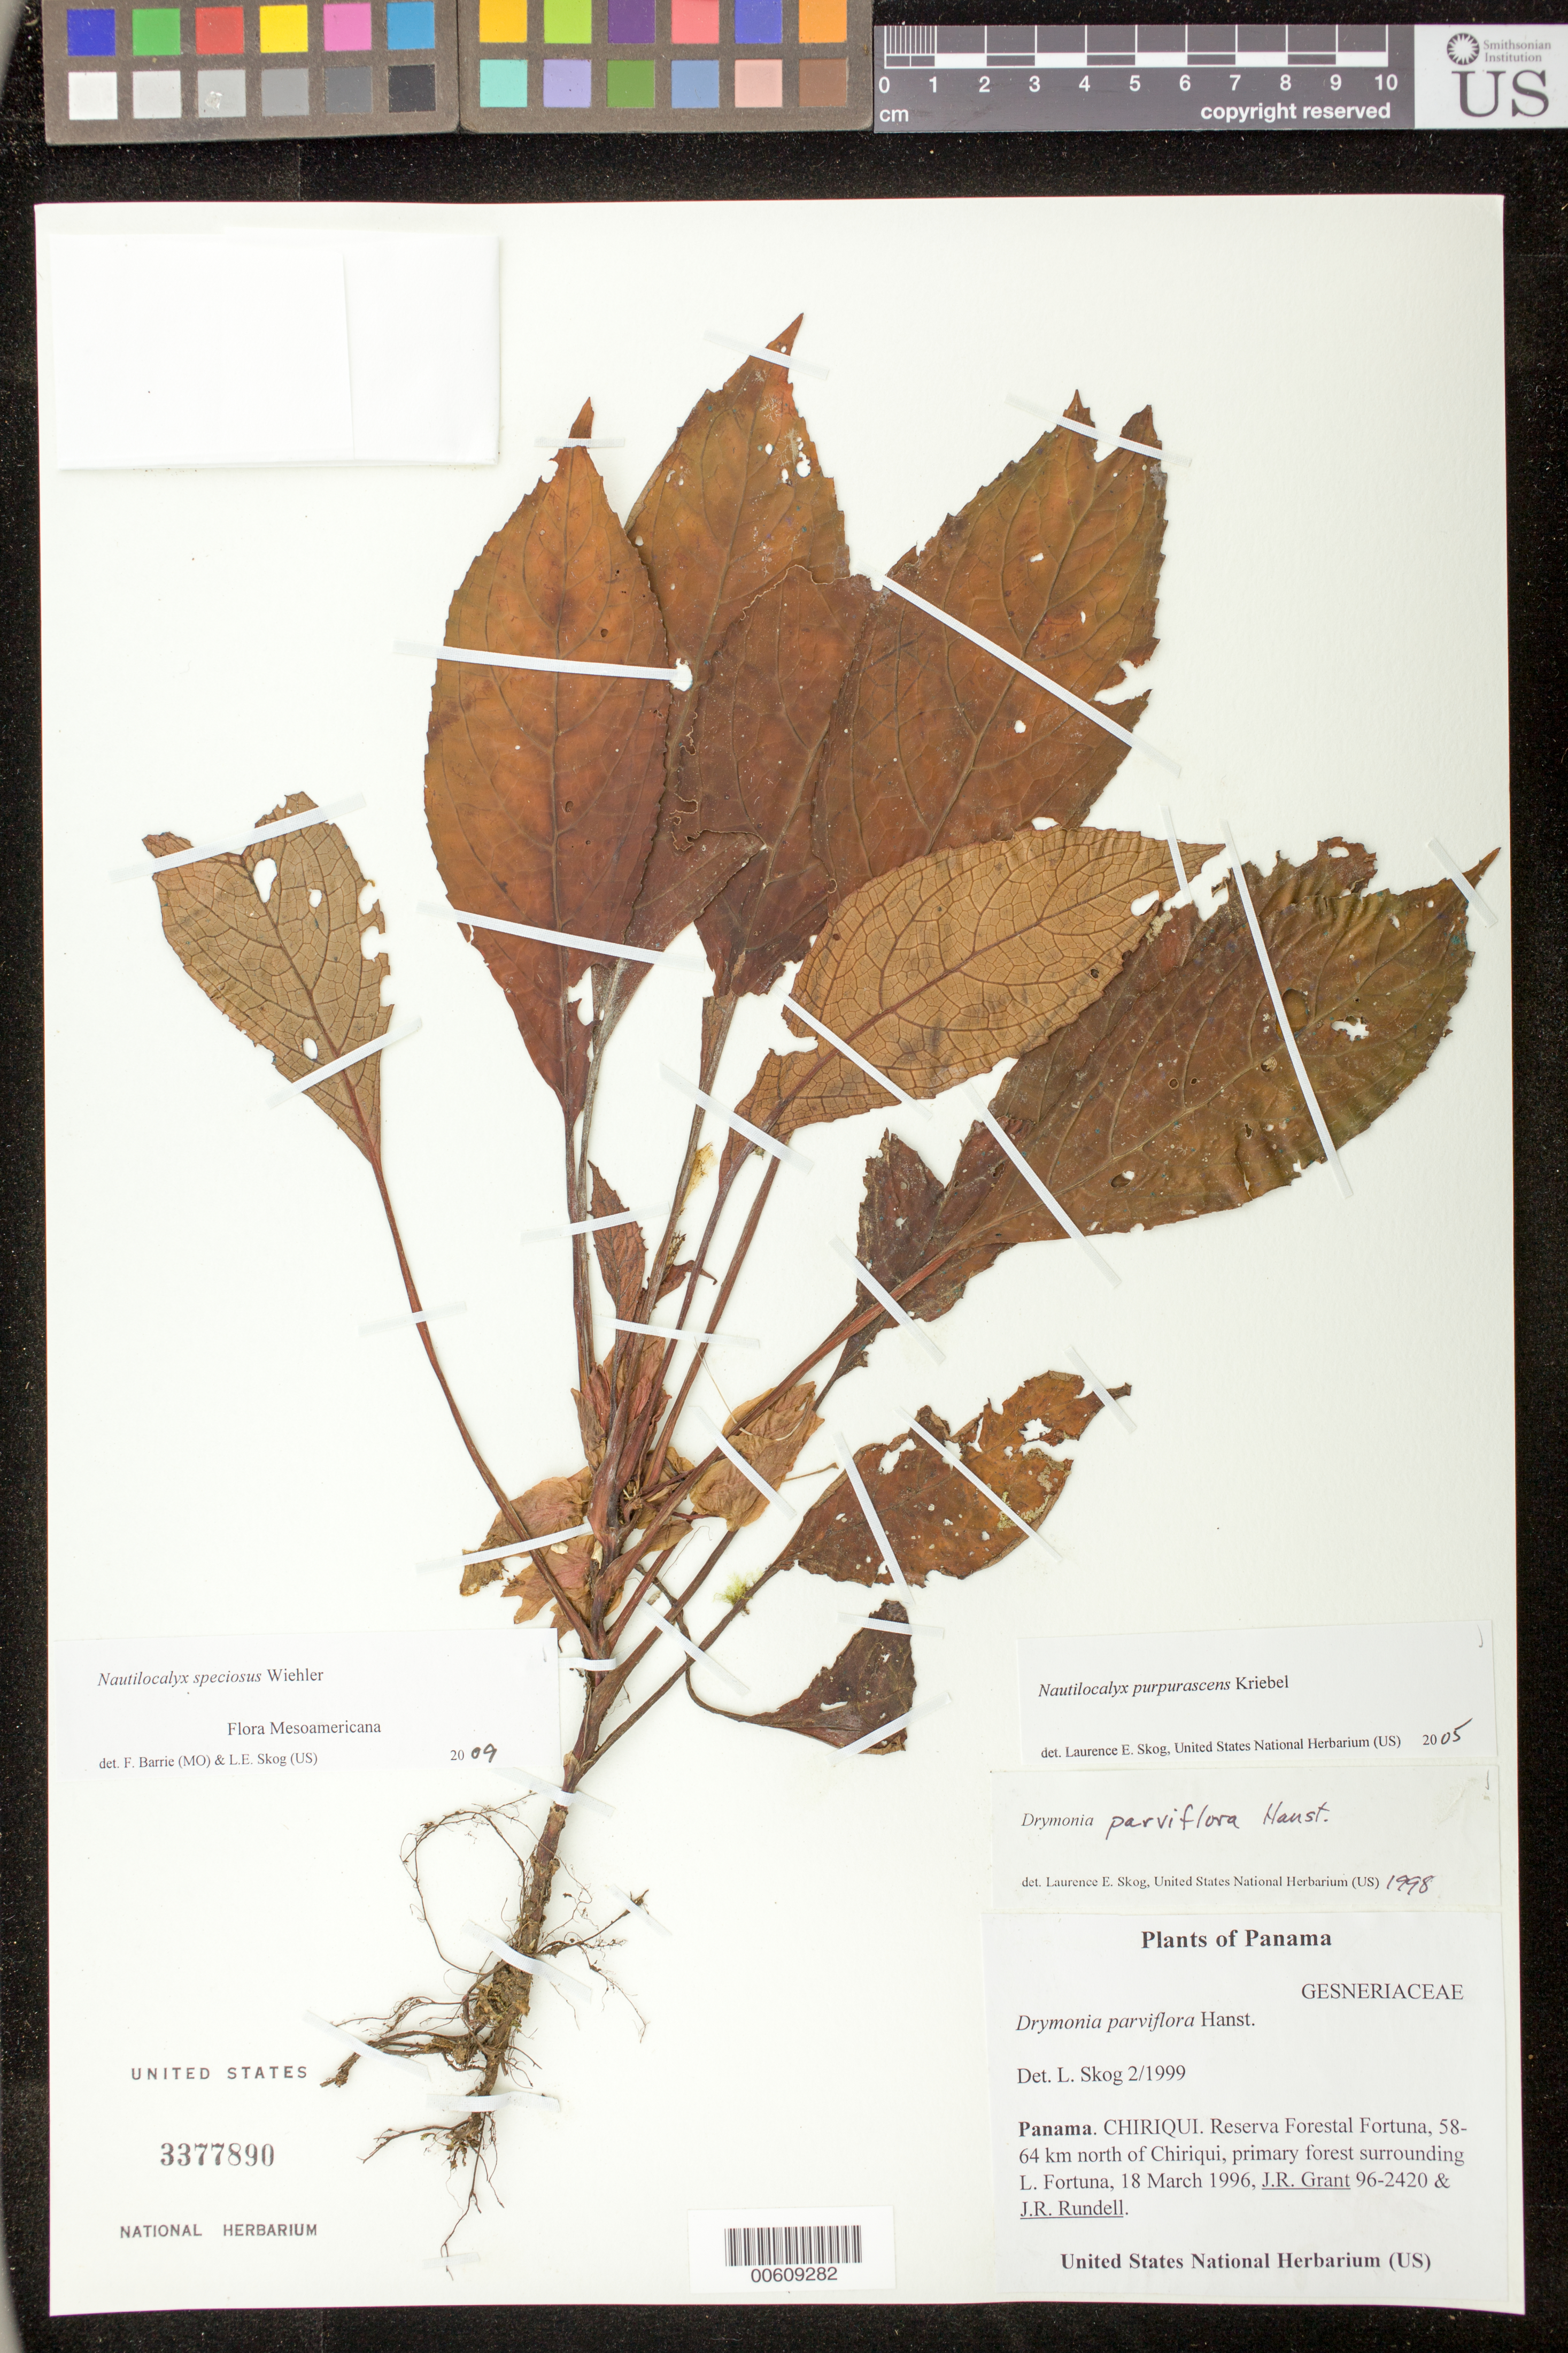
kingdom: Plantae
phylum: Tracheophyta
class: Magnoliopsida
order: Lamiales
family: Gesneriaceae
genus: Nautilocalyx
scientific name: Nautilocalyx speciosus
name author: Wiehler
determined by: Barrie, F. R.; Skog, Laurence E.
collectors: J. R. Grant & J. R. Rundell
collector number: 962420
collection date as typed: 18 Mar 1996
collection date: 1996-03-18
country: Panama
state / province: Chiriquí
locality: Reserva Forestal Fortuna, 58-64 km N of Chiriqui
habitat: Primary forest surrounding L. Fortuna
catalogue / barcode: US 3377890